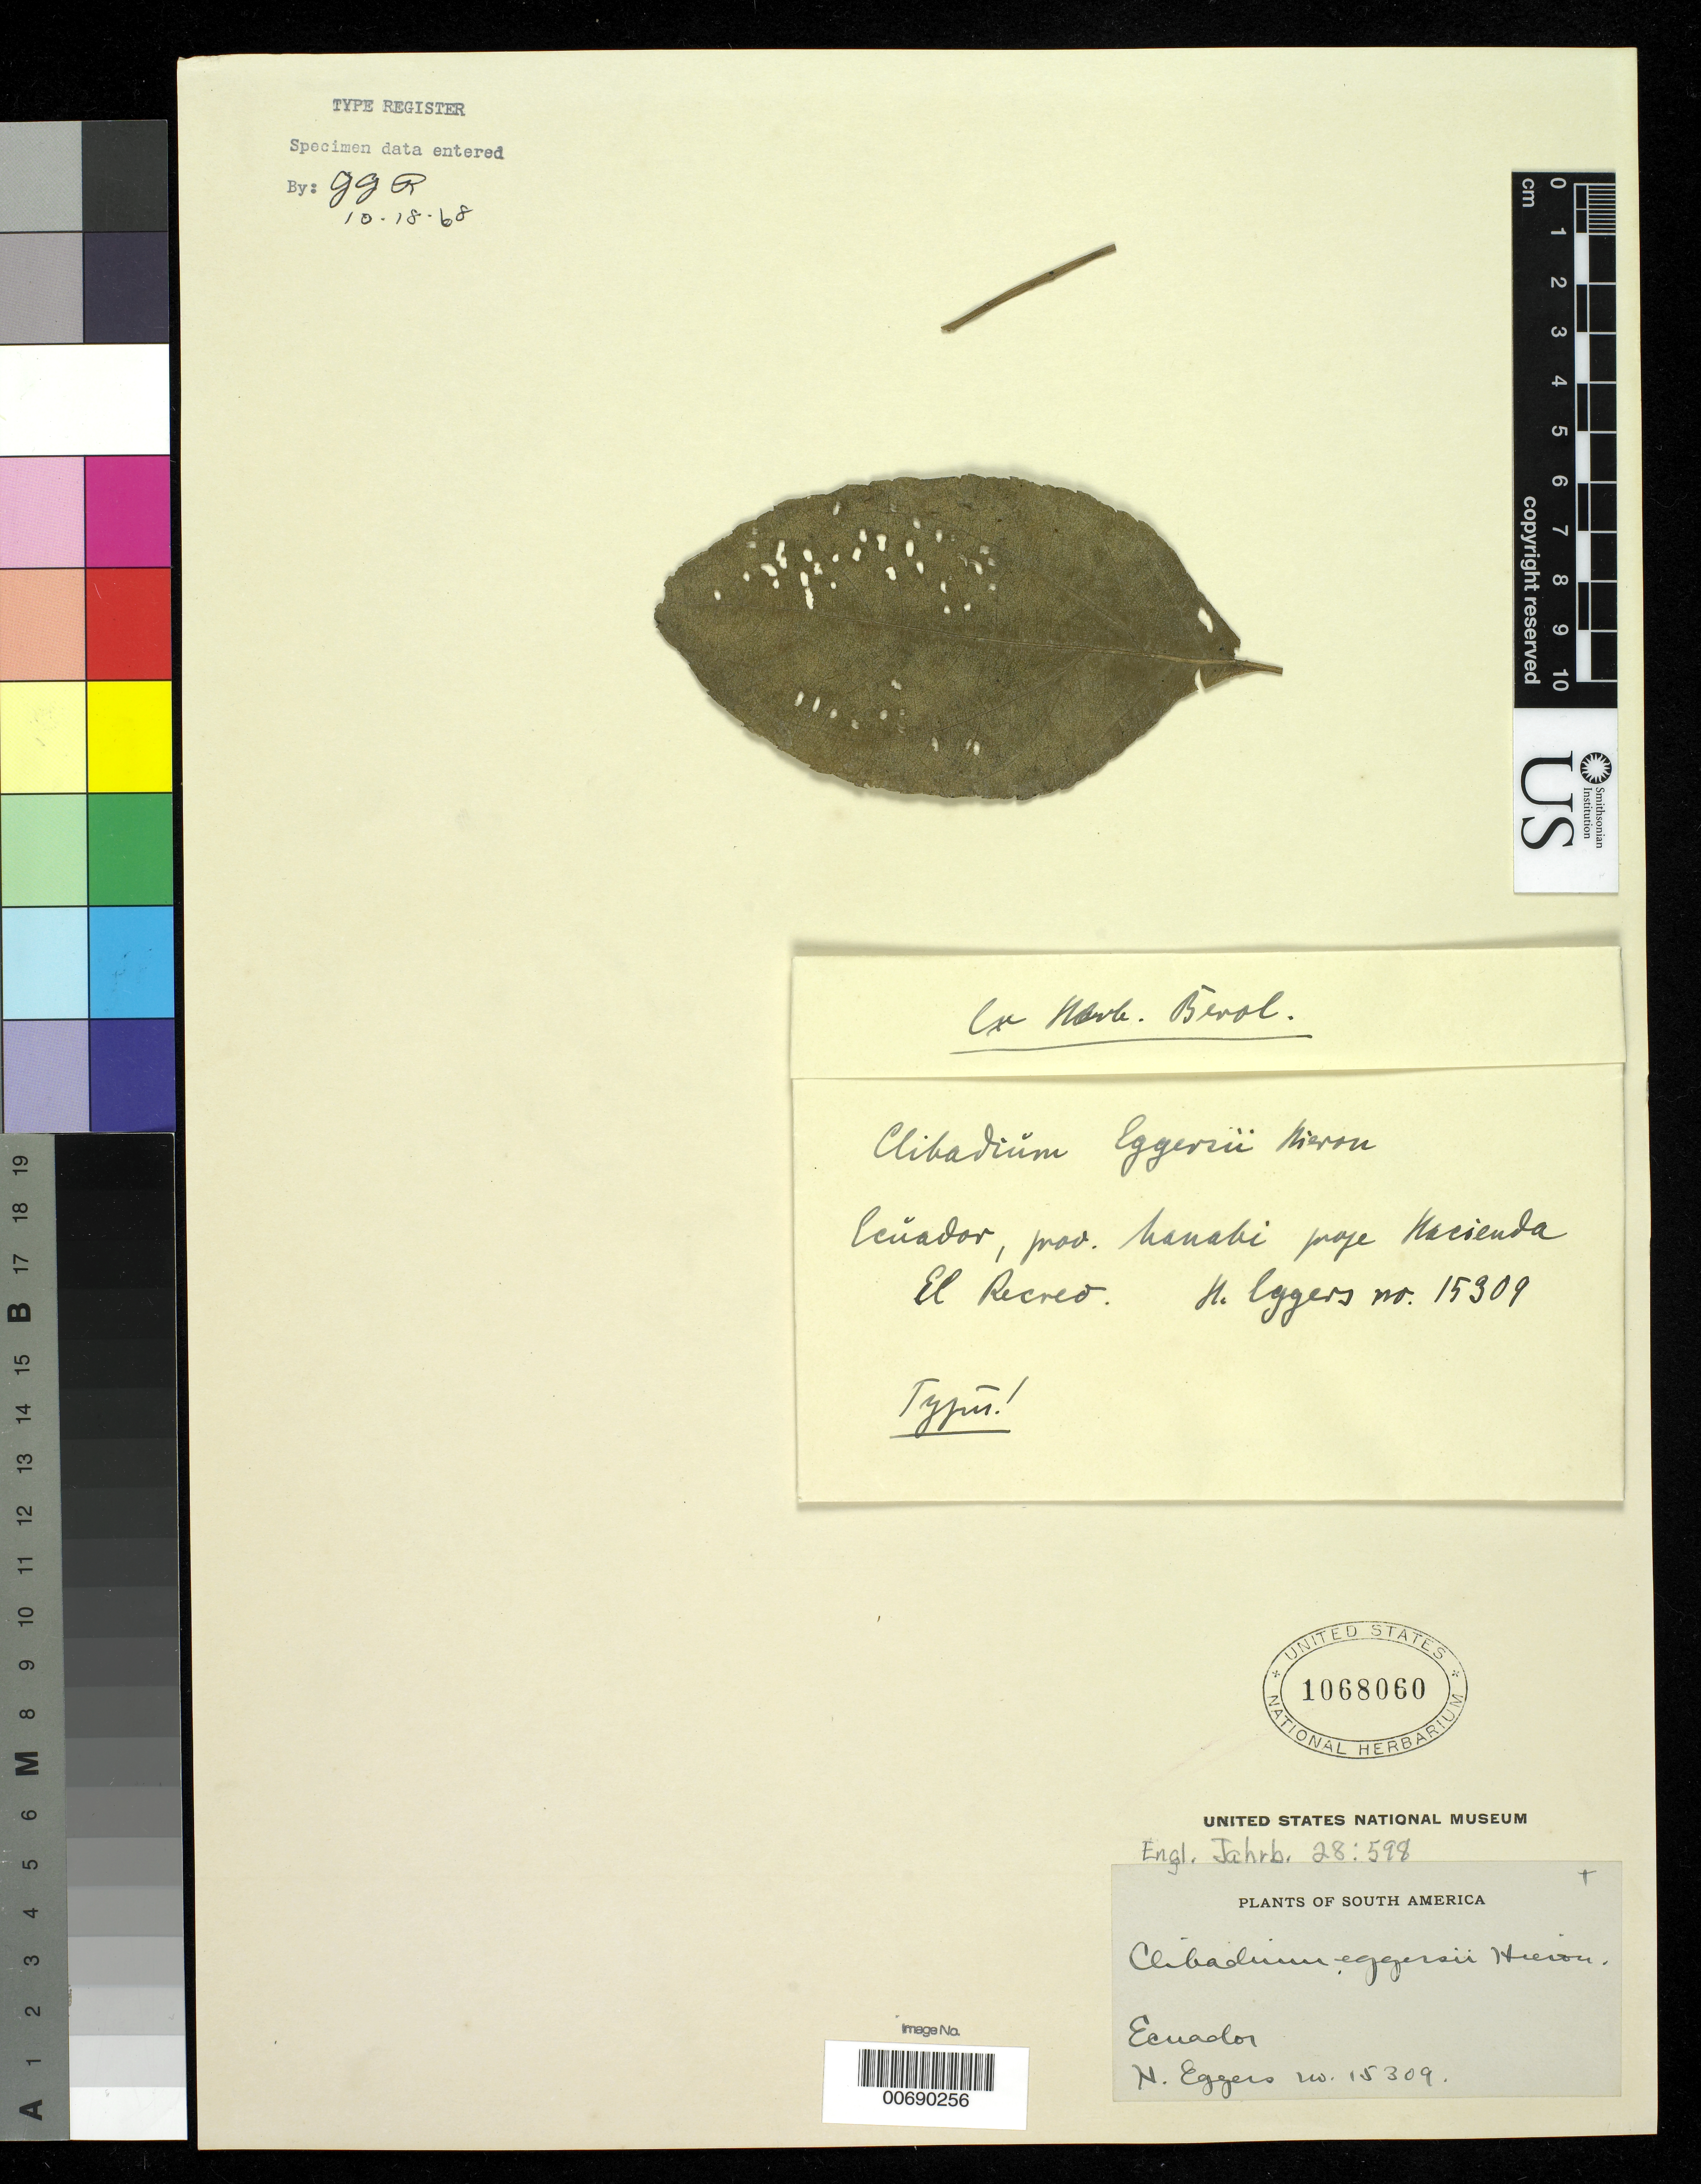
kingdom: Plantae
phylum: Tracheophyta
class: Magnoliopsida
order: Asterales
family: Asteraceae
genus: Clibadium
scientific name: Clibadium eggersii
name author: Hieron.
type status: Type Fragment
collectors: H. F. A. von Eggers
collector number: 15309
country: Ecuador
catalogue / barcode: US 1068060